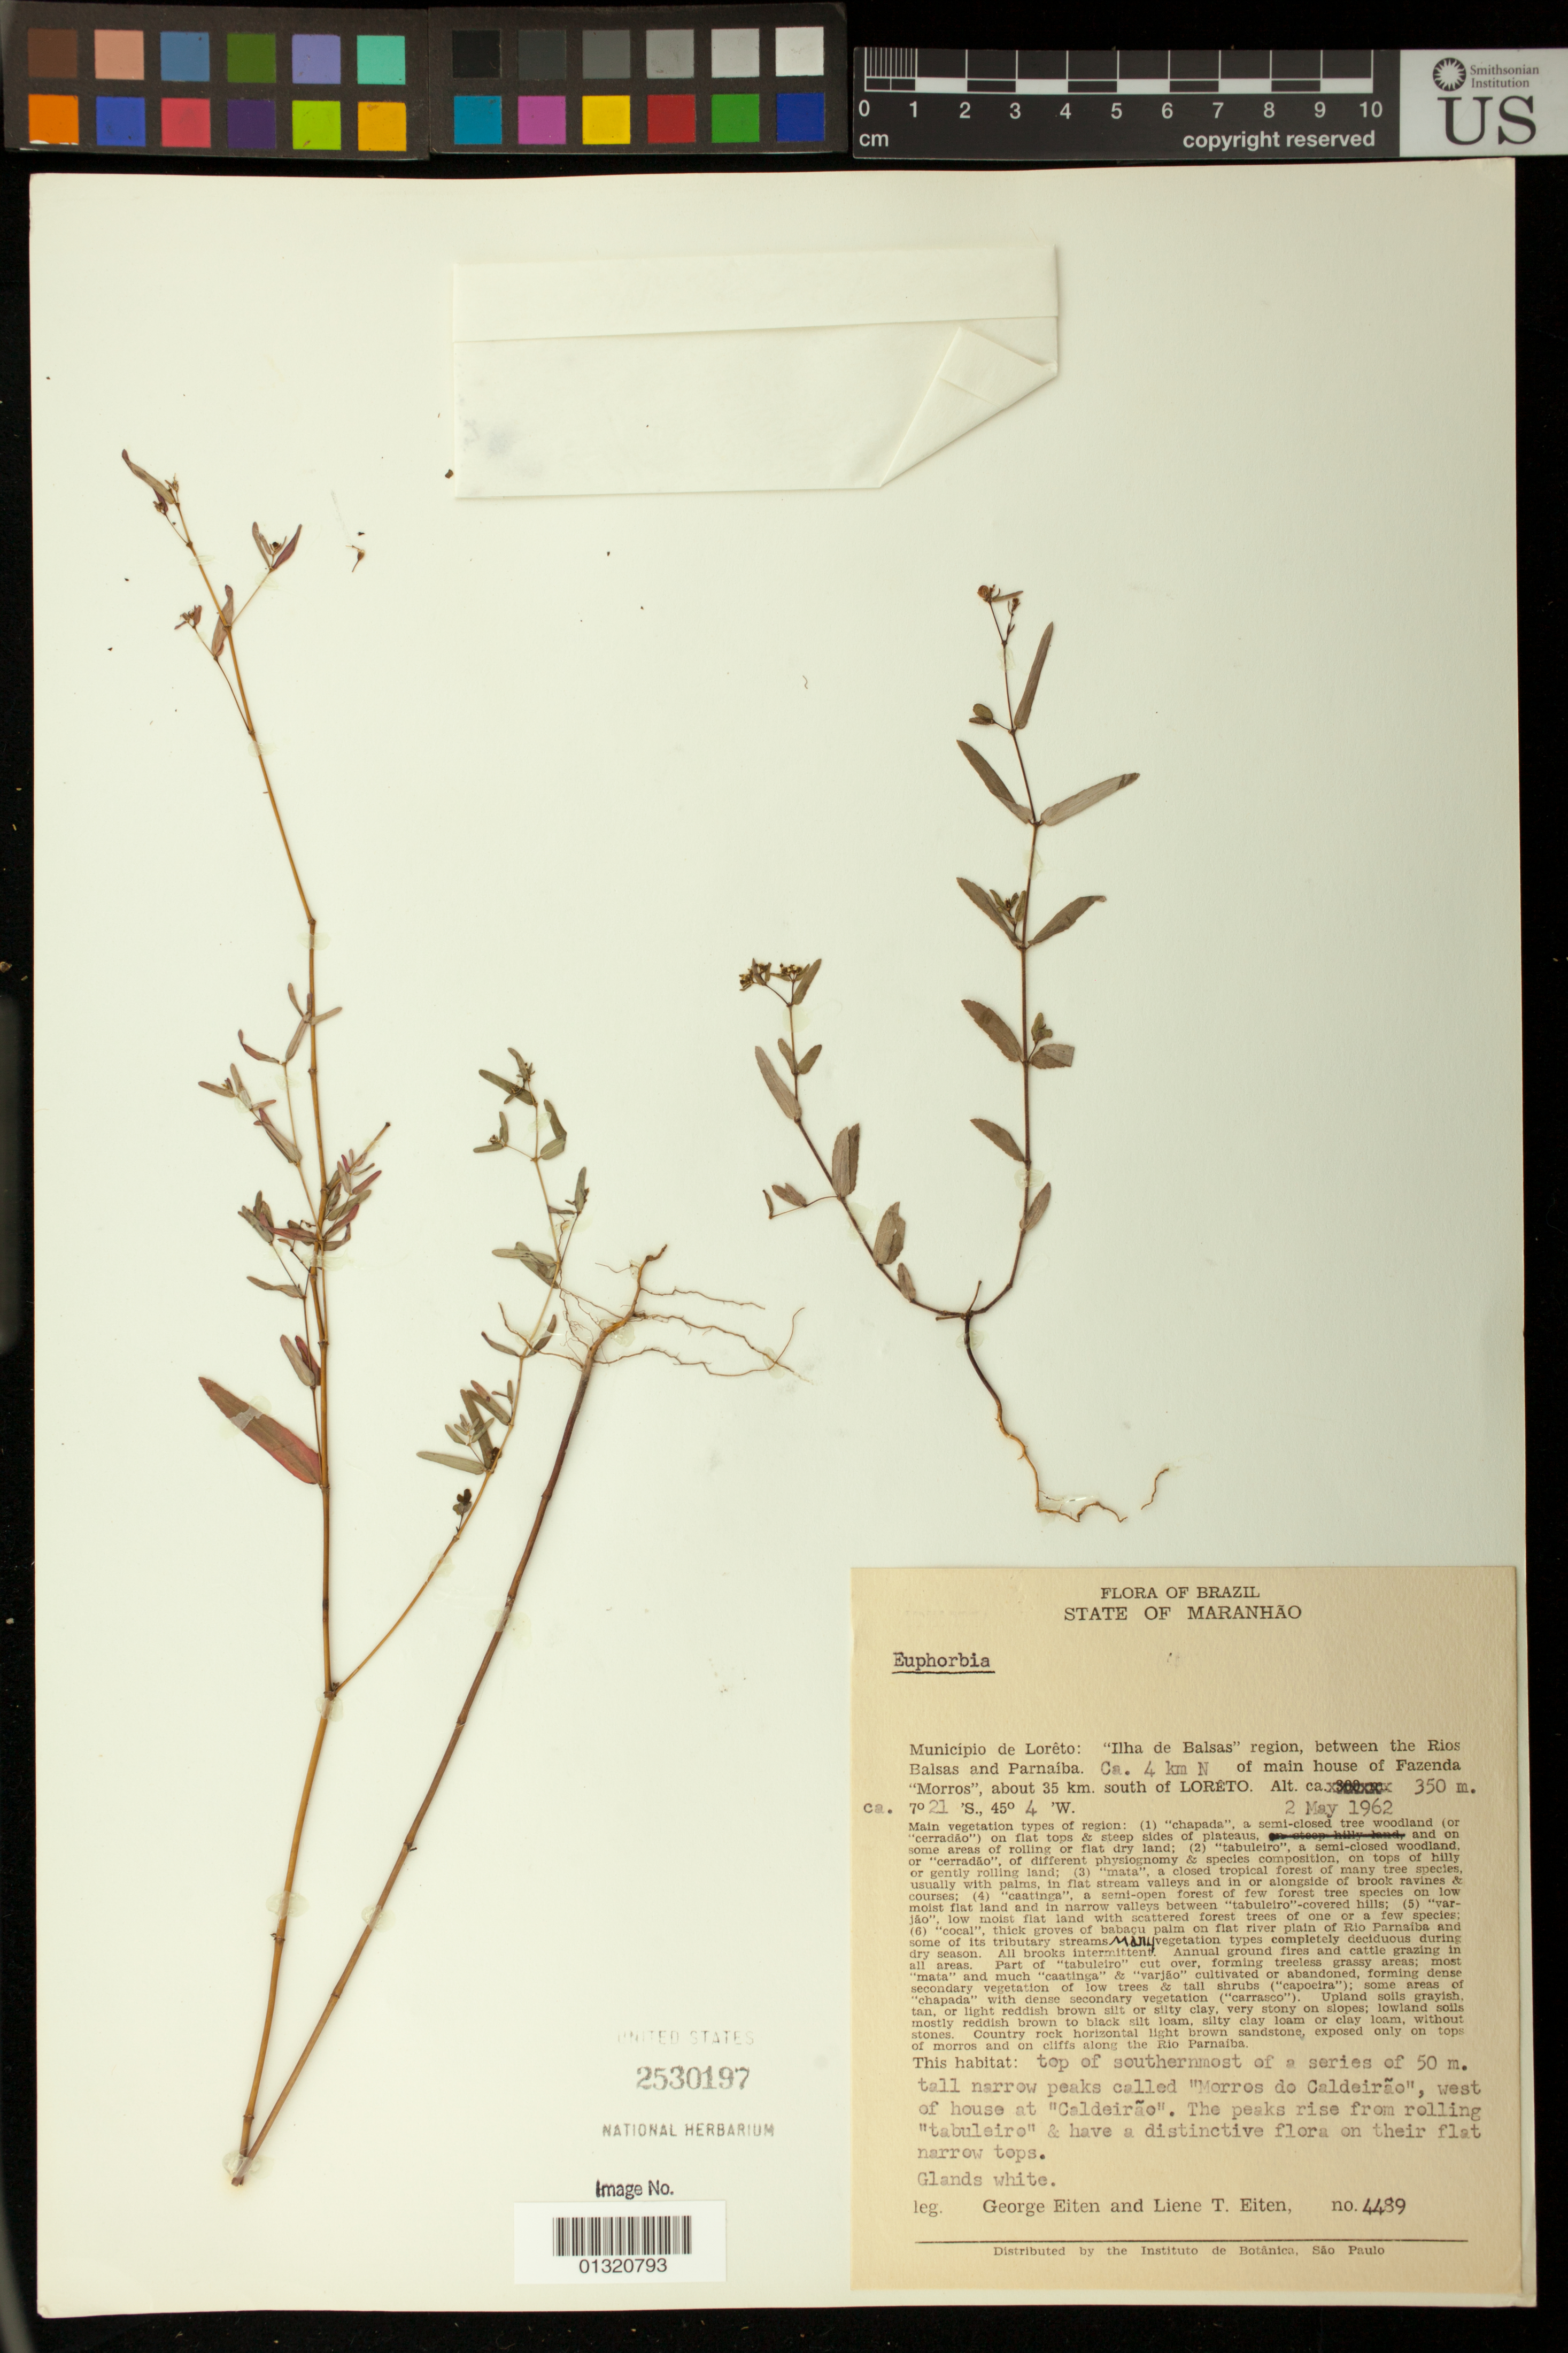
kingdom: Plantae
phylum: Tracheophyta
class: Magnoliopsida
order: Malpighiales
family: Euphorbiaceae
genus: Euphorbia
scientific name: Euphorbia sp.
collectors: G. Eiten & L. T. Eiten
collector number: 4489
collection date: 1962-05-02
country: Brazil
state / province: Maranhão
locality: Municipio de Loreto: "Ilha de Balsas" region, between the Rios Balsas and Parnaiba. Ca. 4 km N of main house of Fazenda "Morros," about 35 km. south of Loreto.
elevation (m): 350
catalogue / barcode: US 2530197